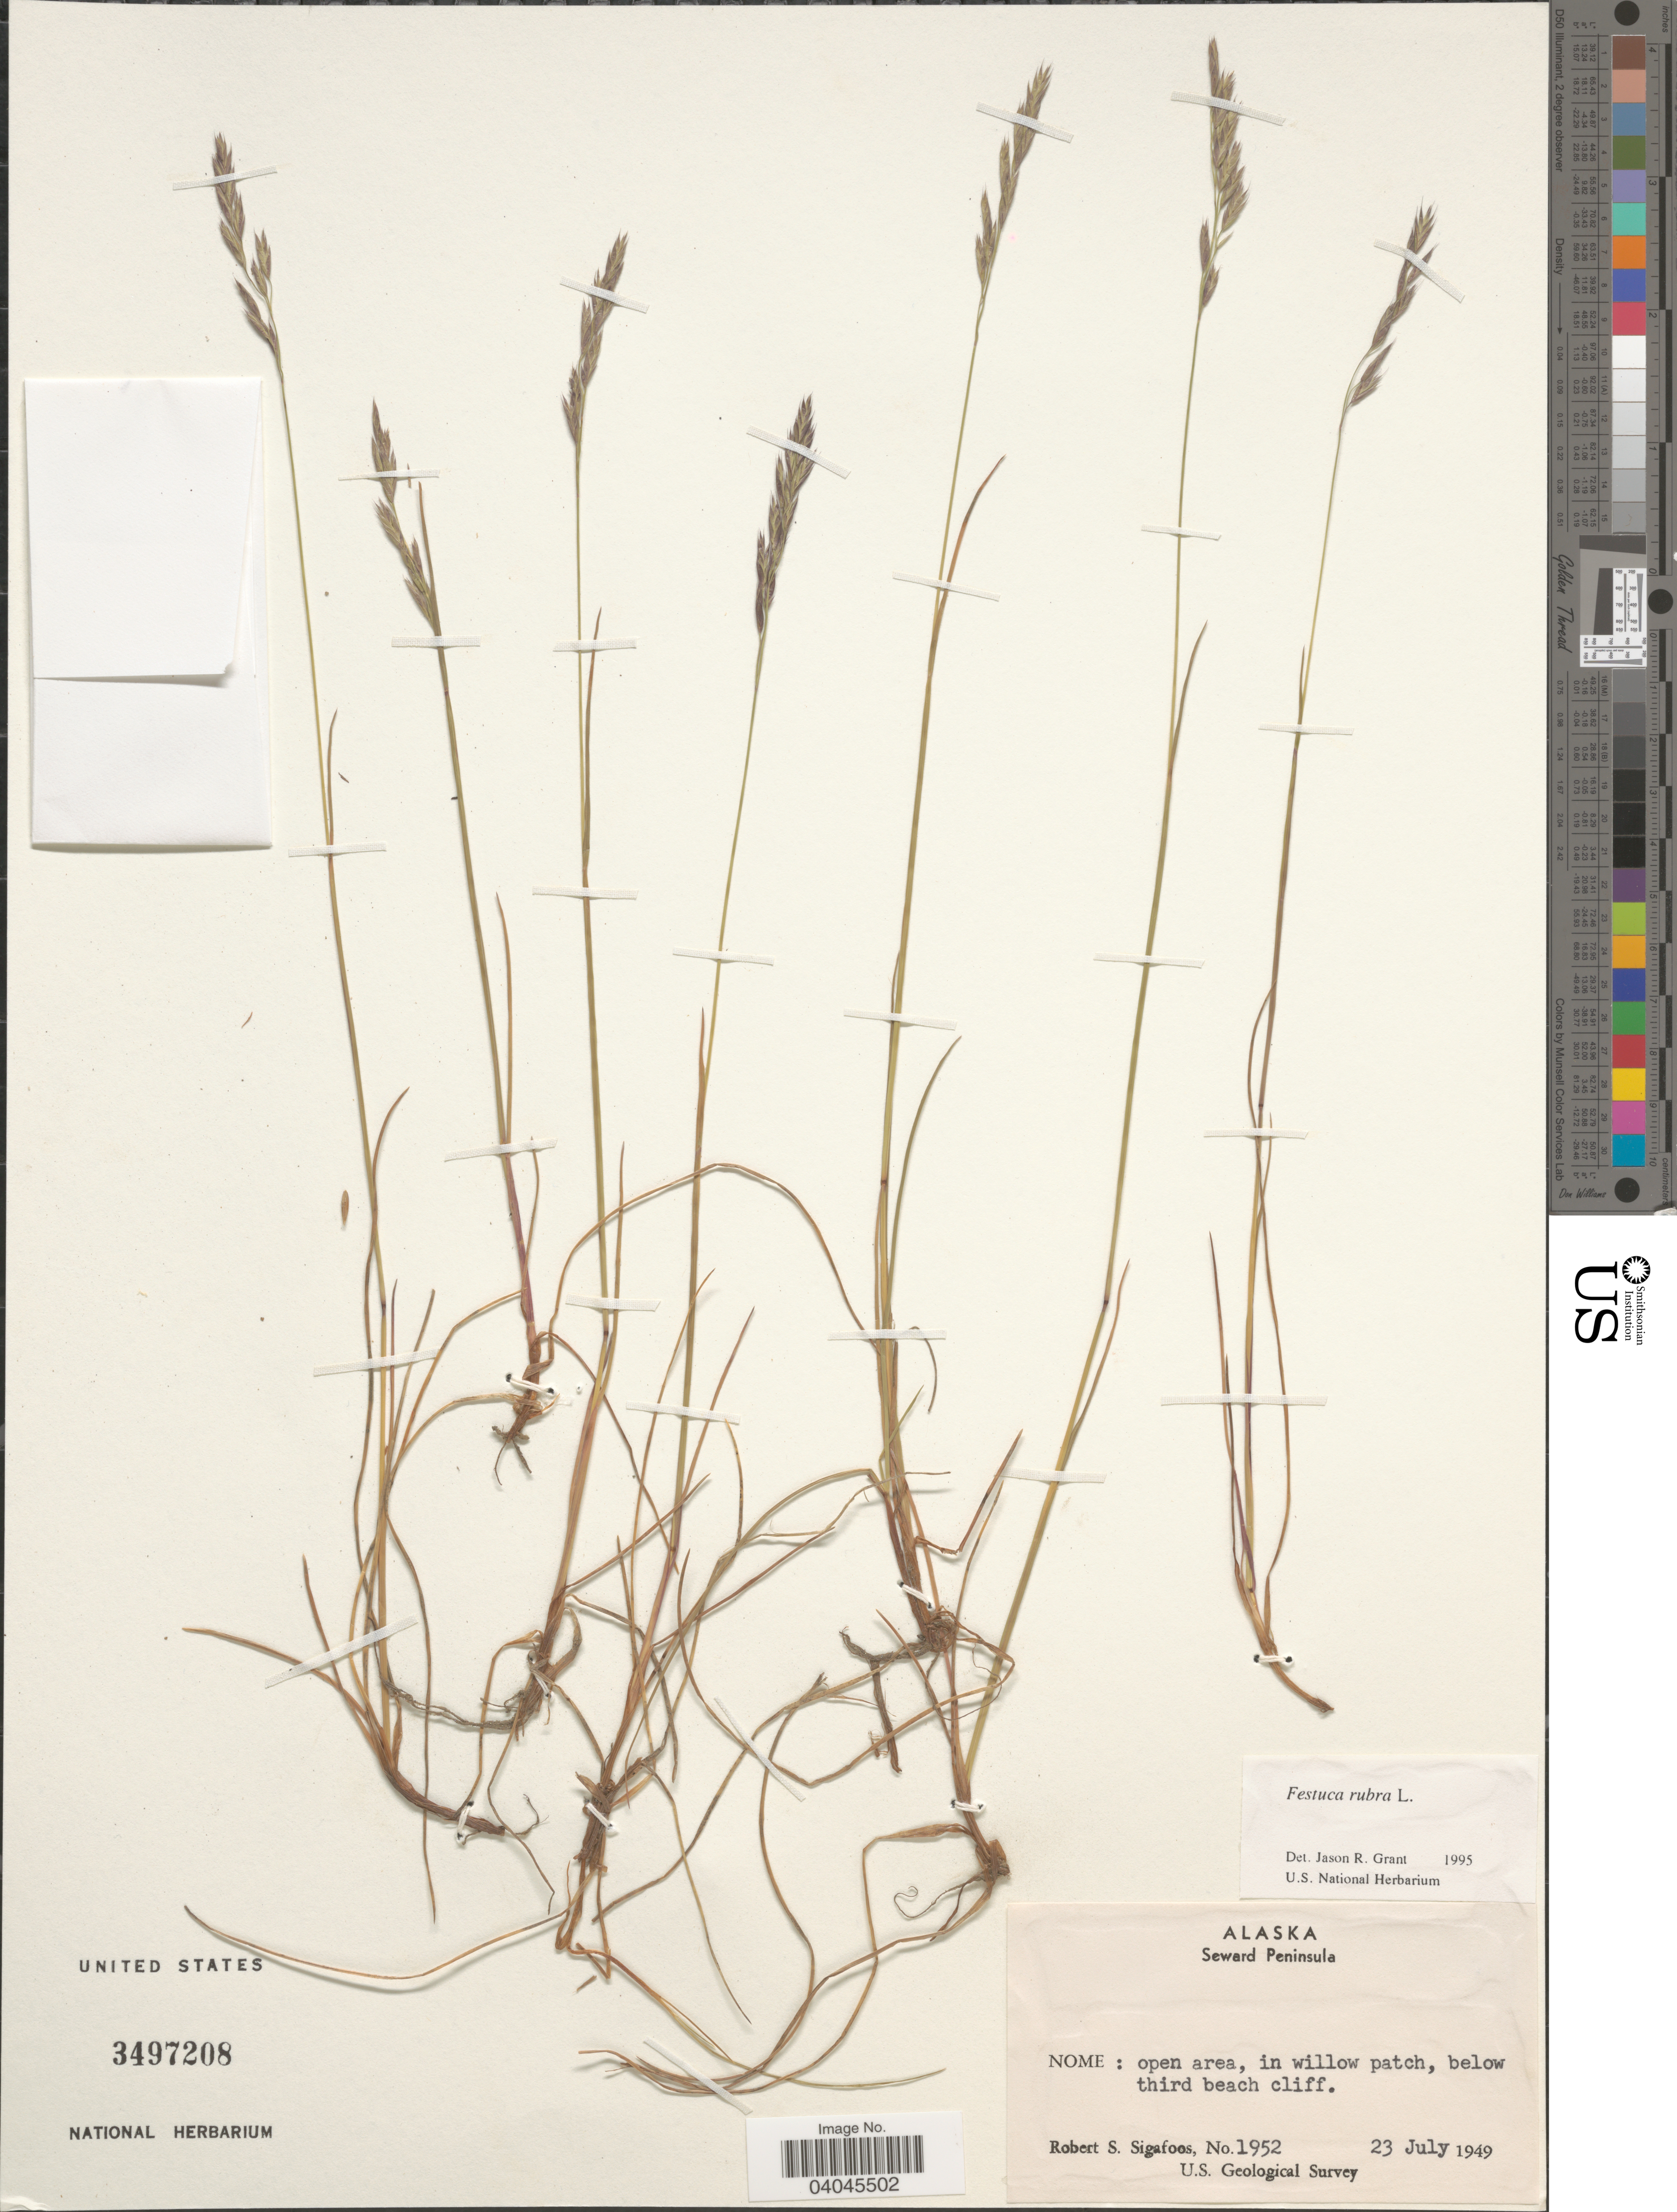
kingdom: Plantae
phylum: Tracheophyta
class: Liliopsida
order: Poales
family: Poaceae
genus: Festuca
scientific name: Festuca rubra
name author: L.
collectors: R. Sigafoos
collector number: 1952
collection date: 1949-07-23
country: United States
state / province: Alaska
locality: Seward Peninsula. Nome: open area, in willow patch, below, third beach cliff.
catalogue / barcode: US 3497208